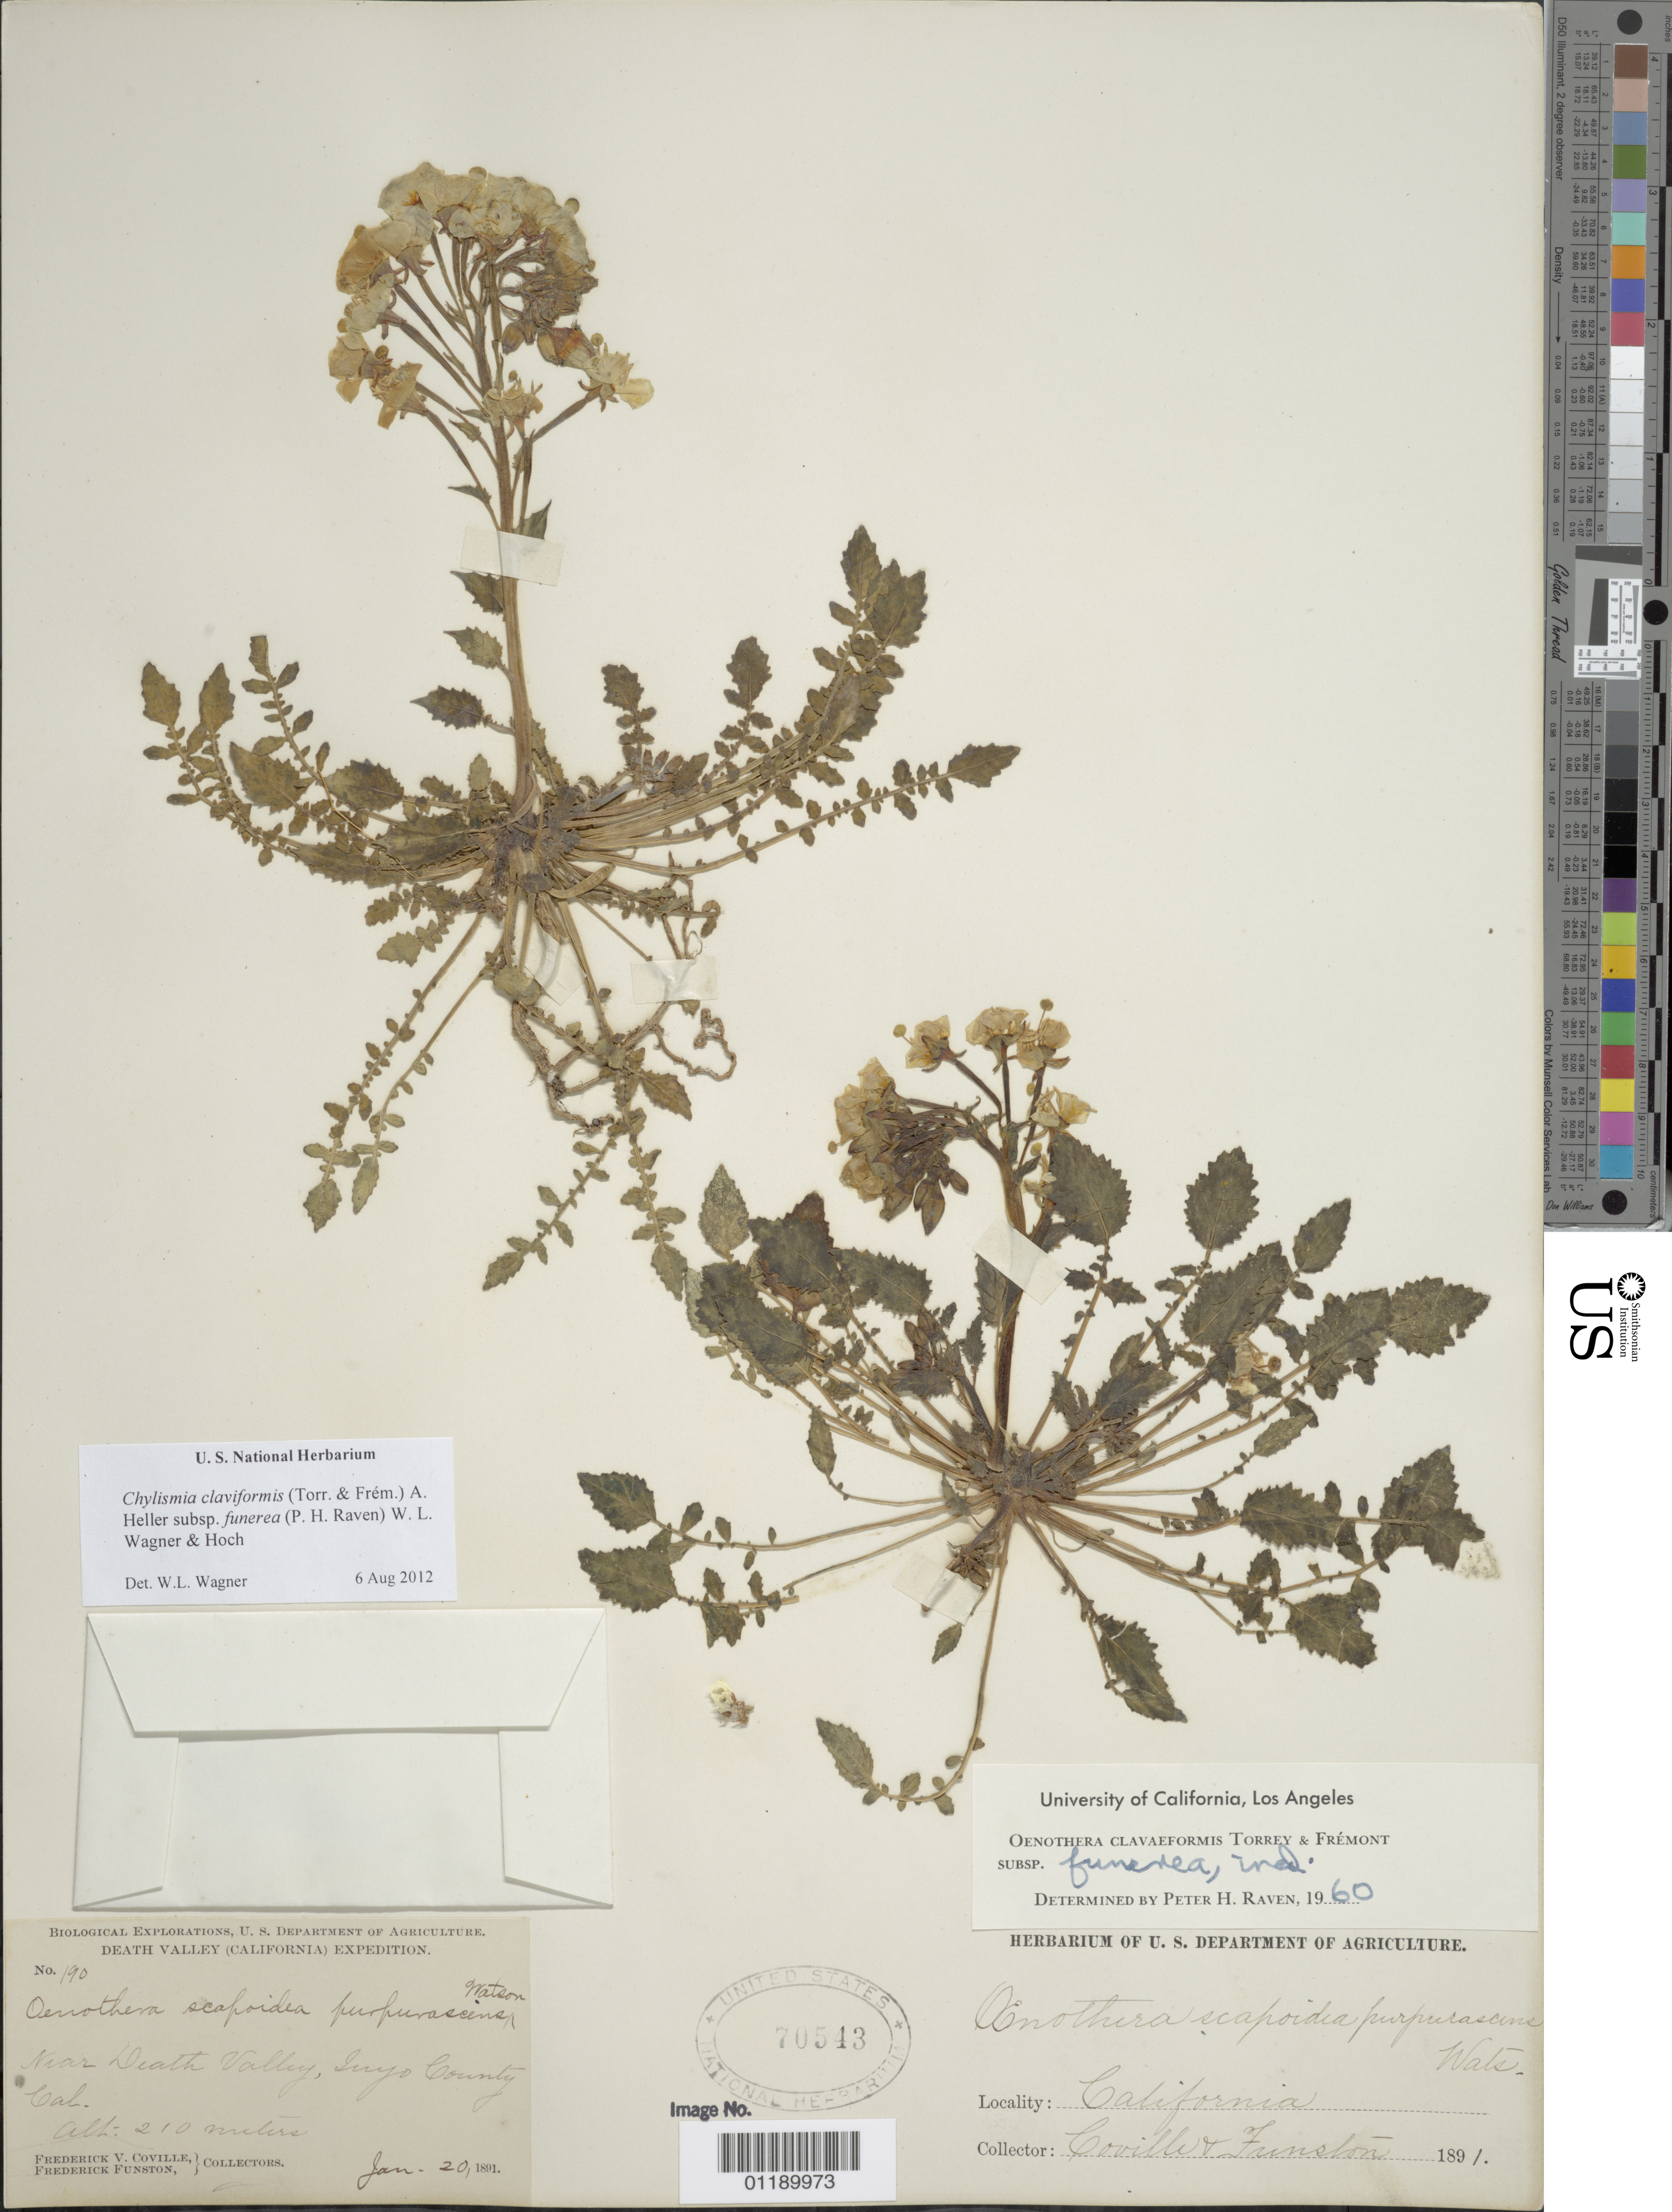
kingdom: Plantae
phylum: Tracheophyta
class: Magnoliopsida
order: Myrtales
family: Onagraceae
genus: Chylismia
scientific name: Chylismia claviformis subsp. funerea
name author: (P.H. Raven) W.L. Wagner & Hoch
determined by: Wagner, W. L., (BOT), Smithsonian Institution - National Museum of Natural History (UNITED STATES)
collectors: F. V. Coville & F. Funston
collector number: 190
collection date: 1891-01-20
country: United States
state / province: California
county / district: Inyo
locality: near Death Valley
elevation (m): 210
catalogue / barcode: US 70543